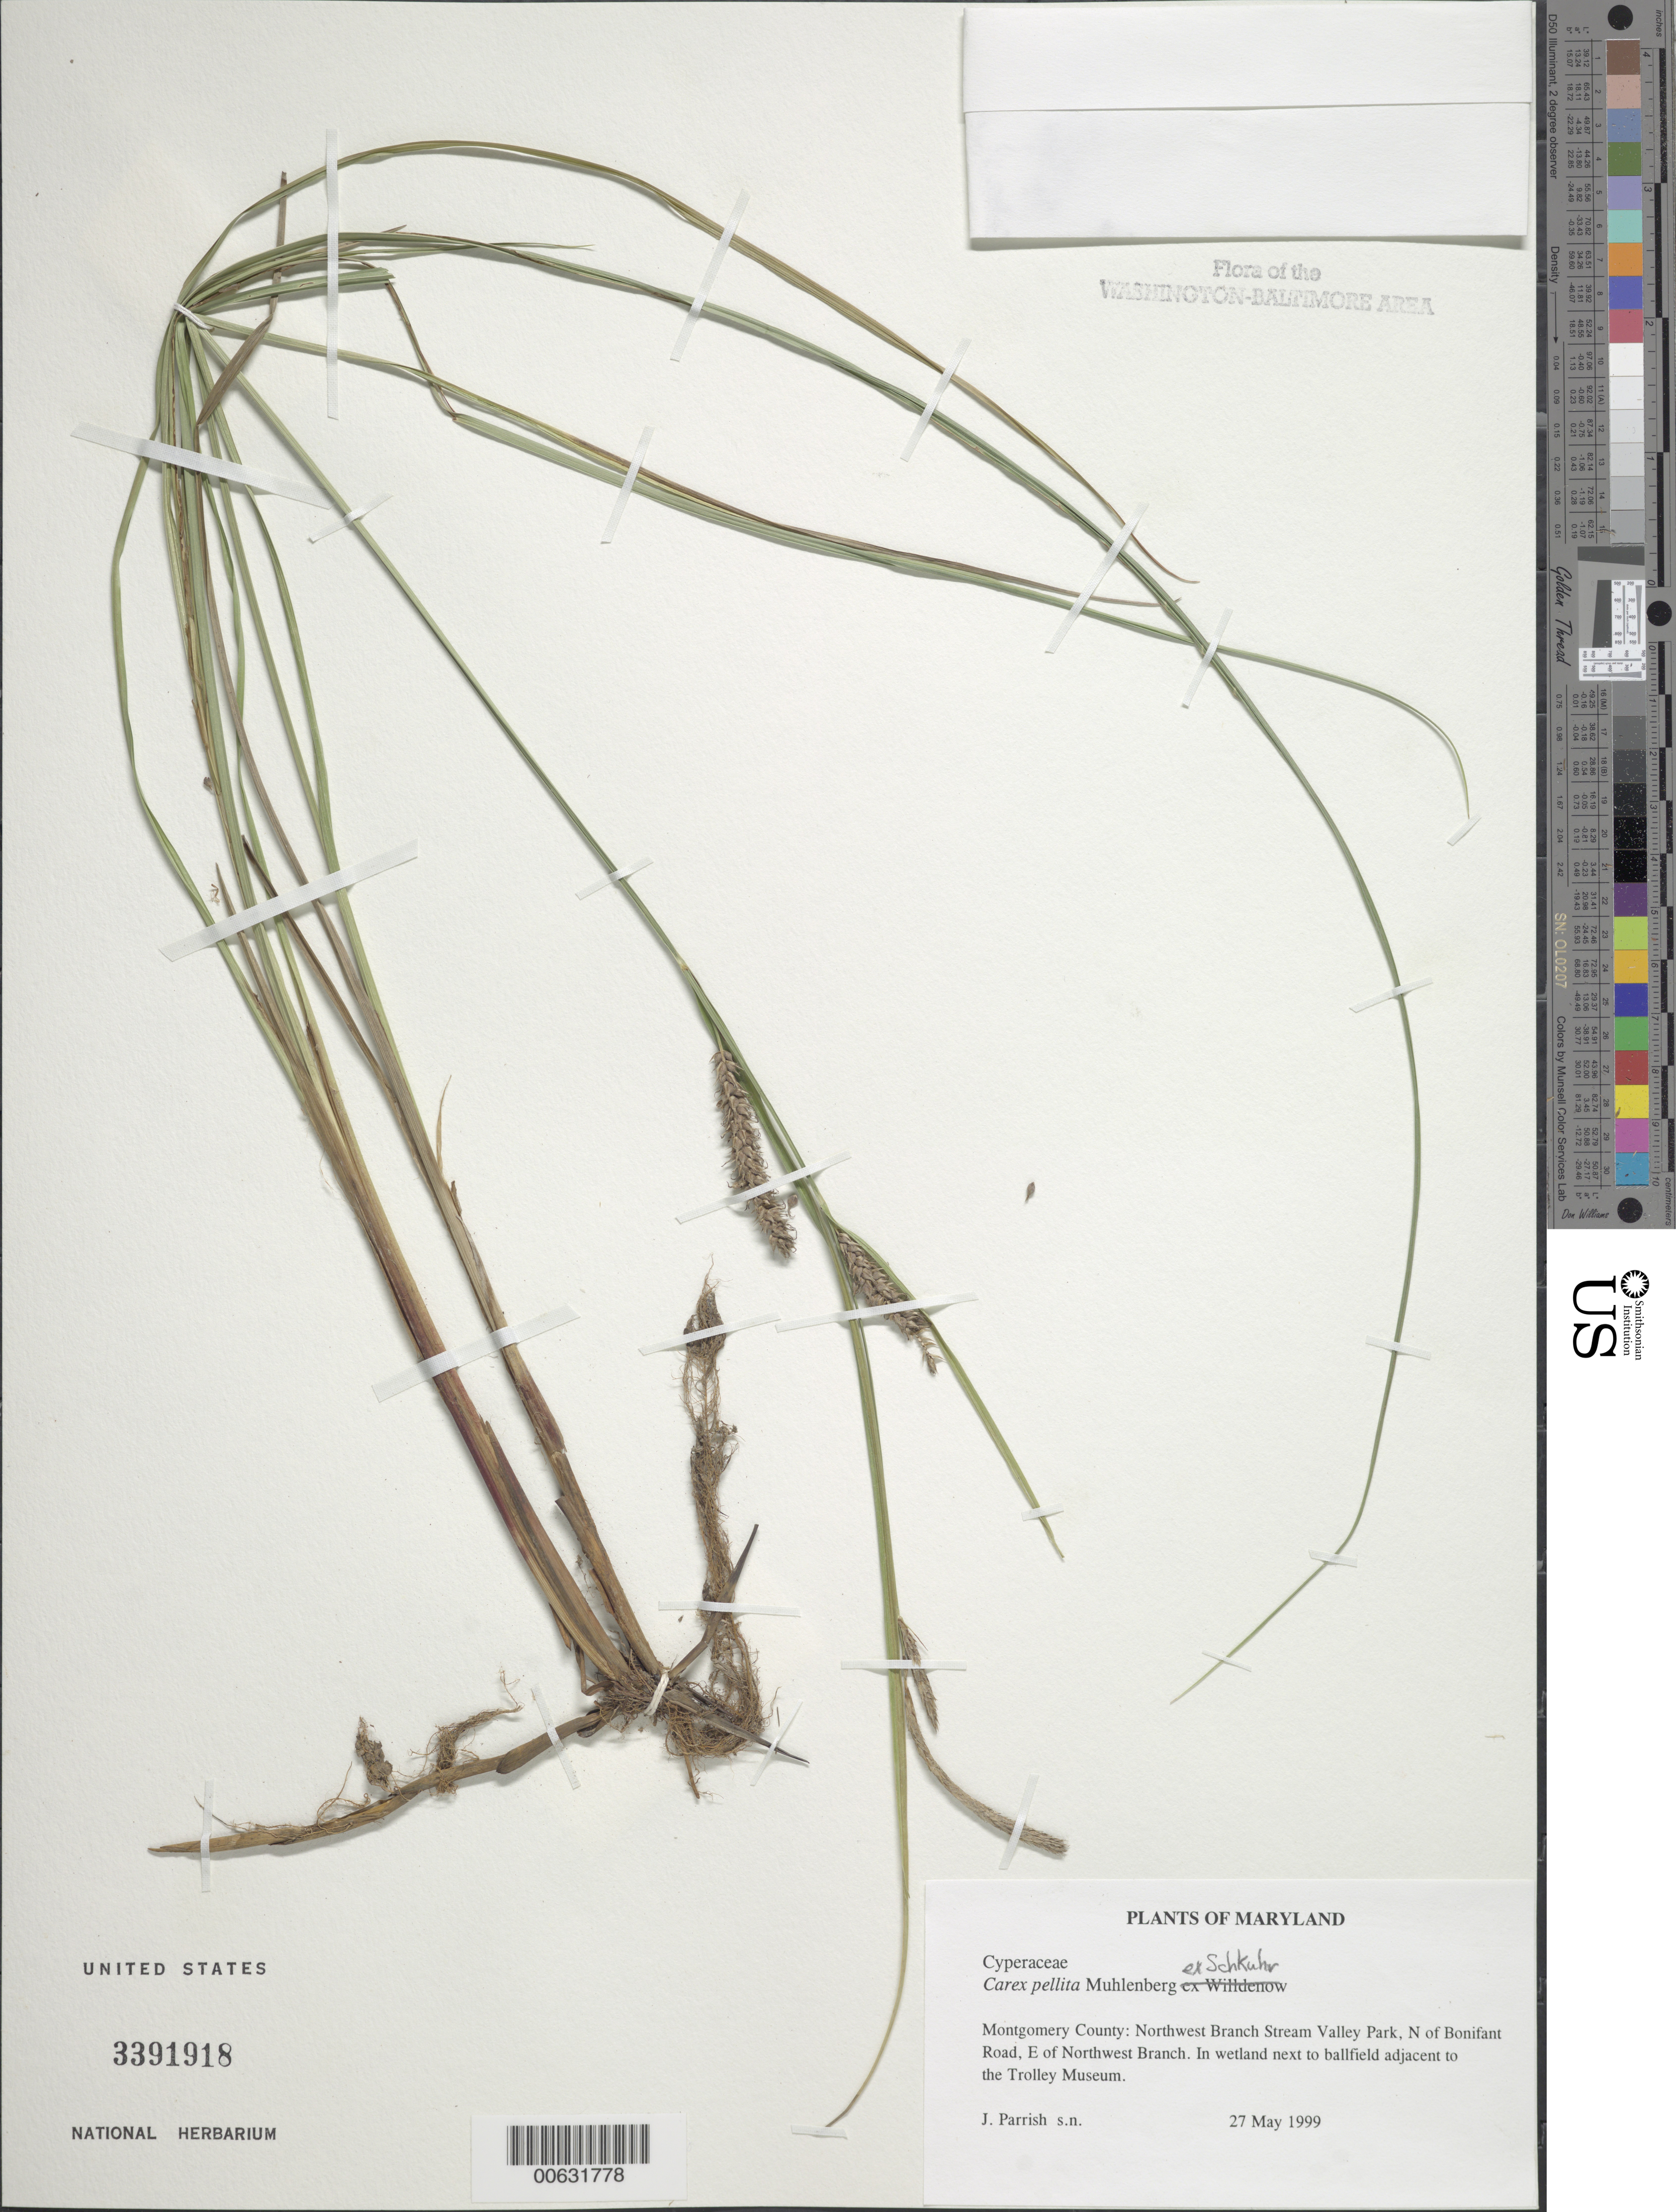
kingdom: Plantae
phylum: Tracheophyta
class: Liliopsida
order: Poales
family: Cyperaceae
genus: Carex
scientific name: Carex pellita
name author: Muhl. ex Willd.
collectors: J. Parrish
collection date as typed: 27 May 1999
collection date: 1999-05-27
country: United States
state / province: Maryland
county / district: Montgomery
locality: Northwest Branch Stream Valley Park, N of Bonifant Road, E of Northwest Branch.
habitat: In wetland next to ballfield adjacent to the Trolley Museum.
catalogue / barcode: US 3391918